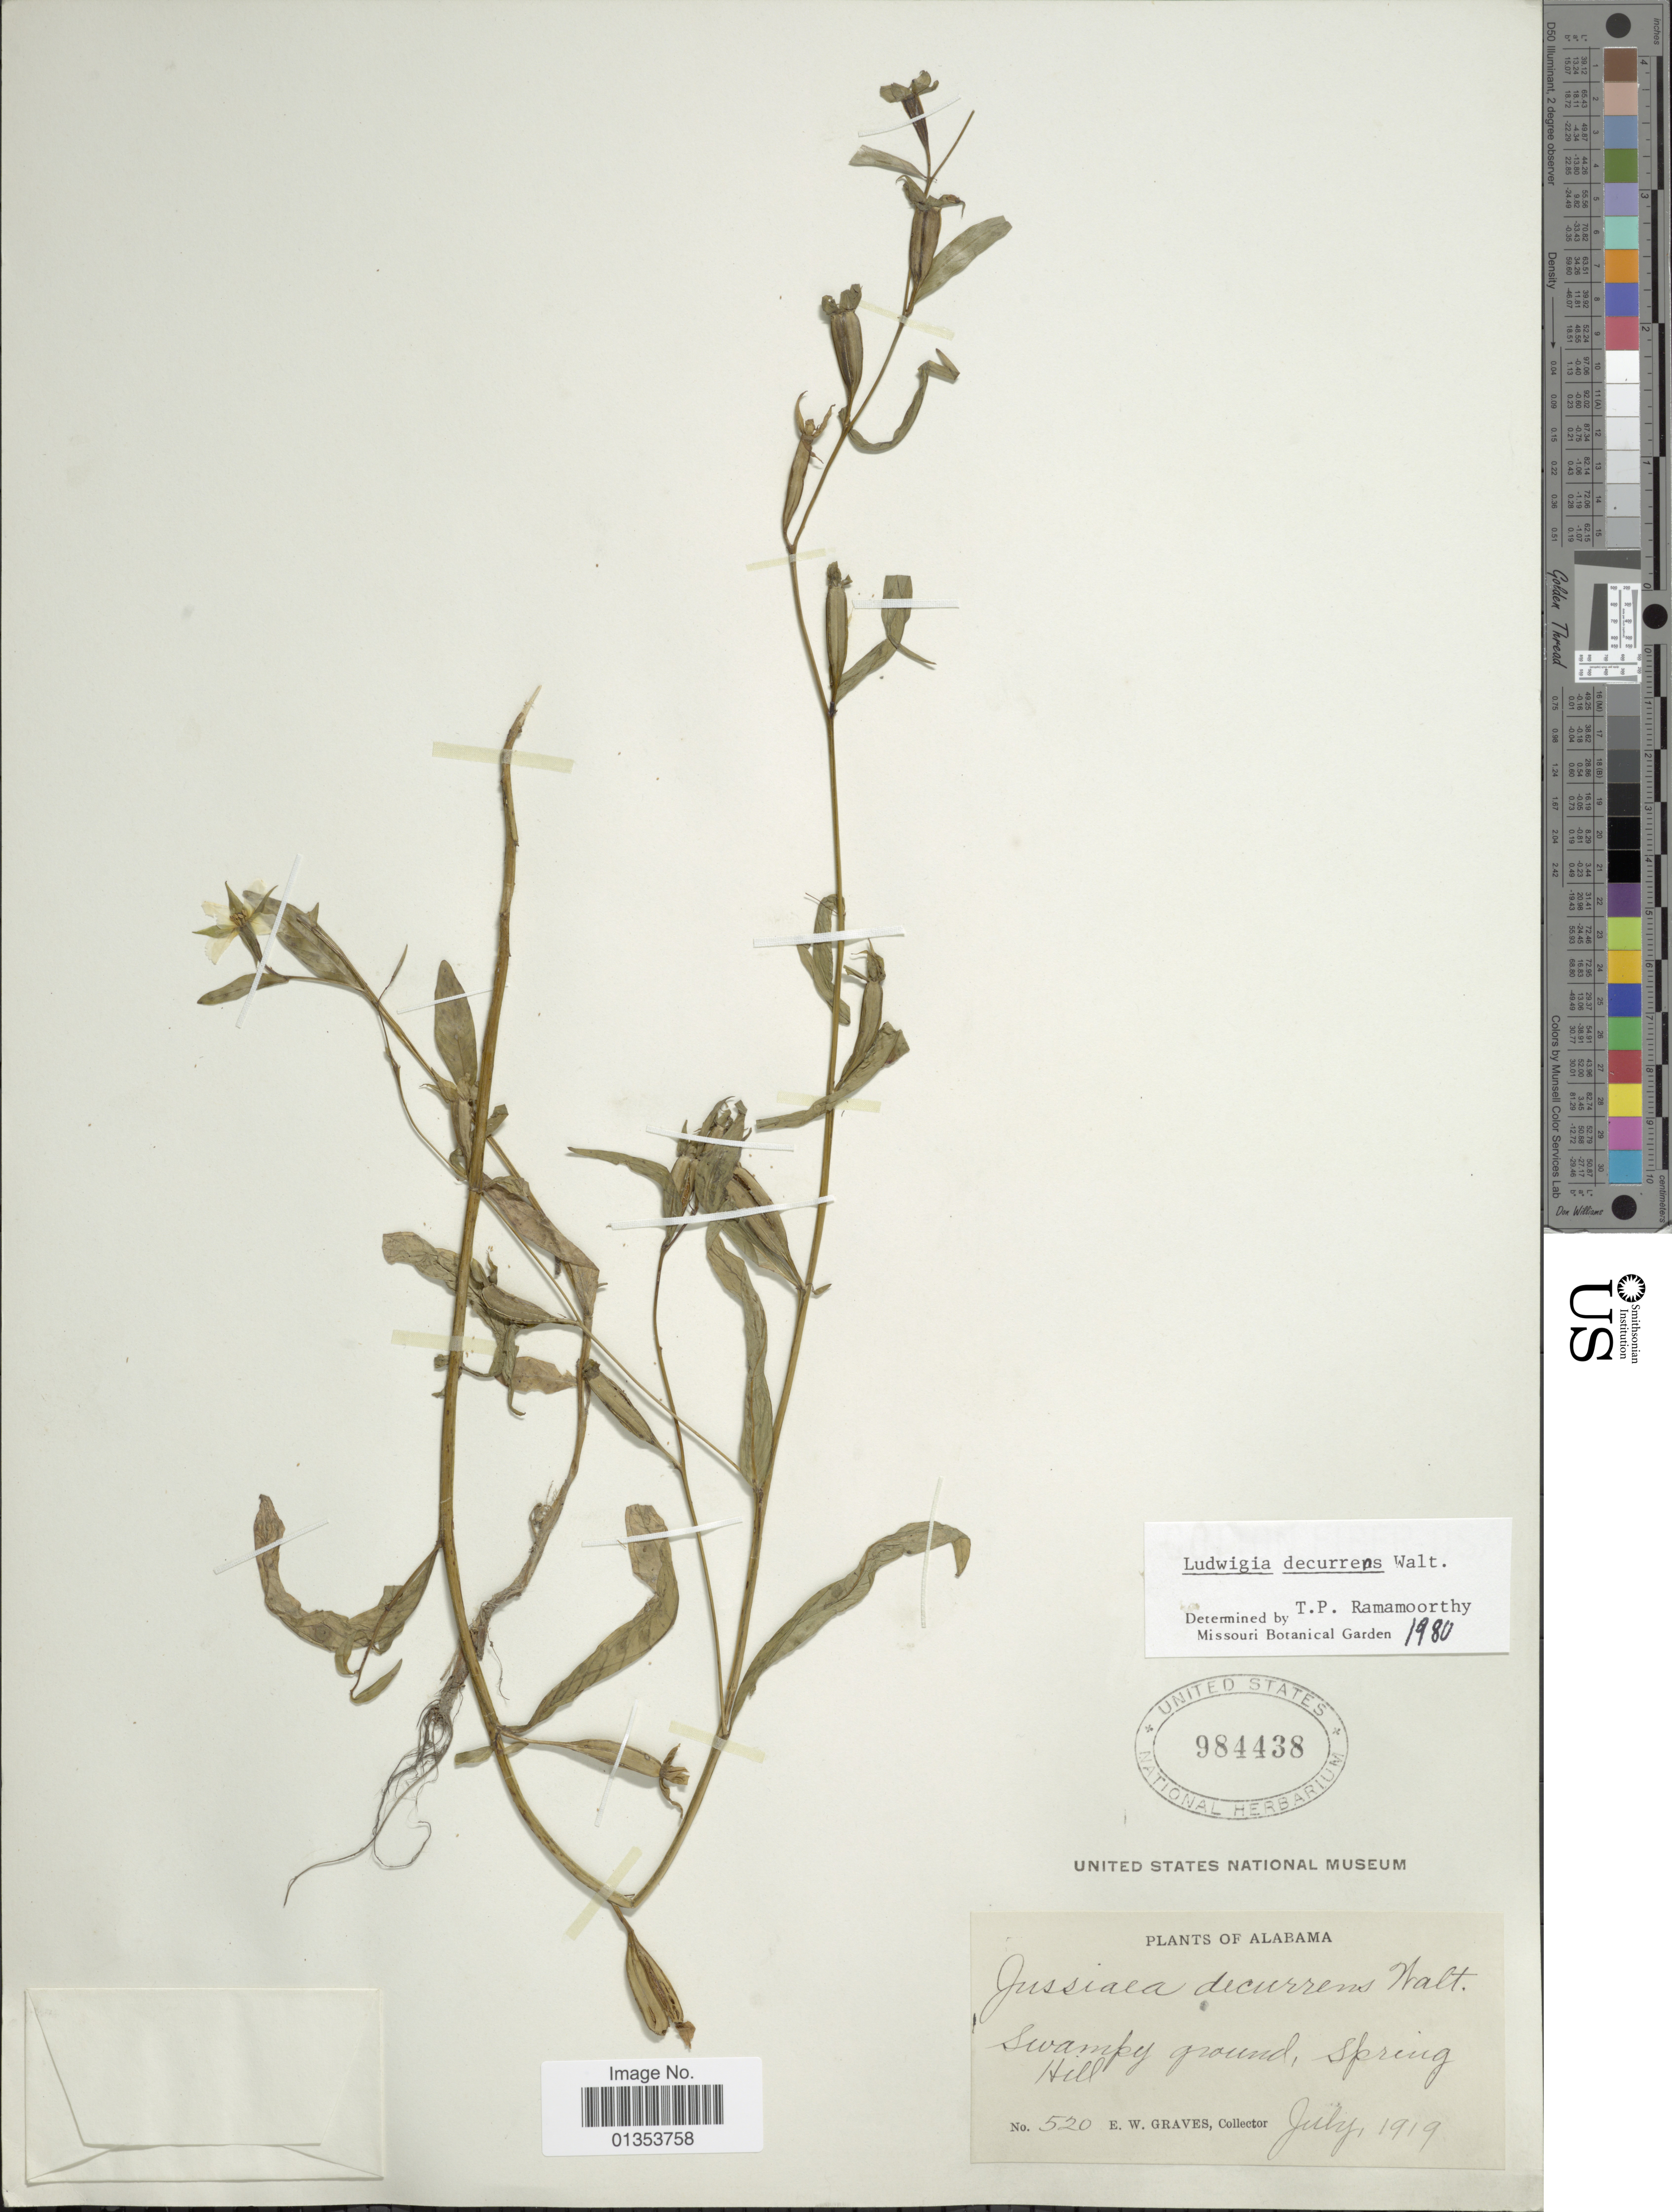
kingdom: Plantae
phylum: Tracheophyta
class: Magnoliopsida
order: Myrtales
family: Onagraceae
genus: Ludwigia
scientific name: Ludwigia decurrens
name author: Walter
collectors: E. Graves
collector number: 520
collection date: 1919-07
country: United States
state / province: Alabama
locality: Swampy ground, Spring Hill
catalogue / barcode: US 984438